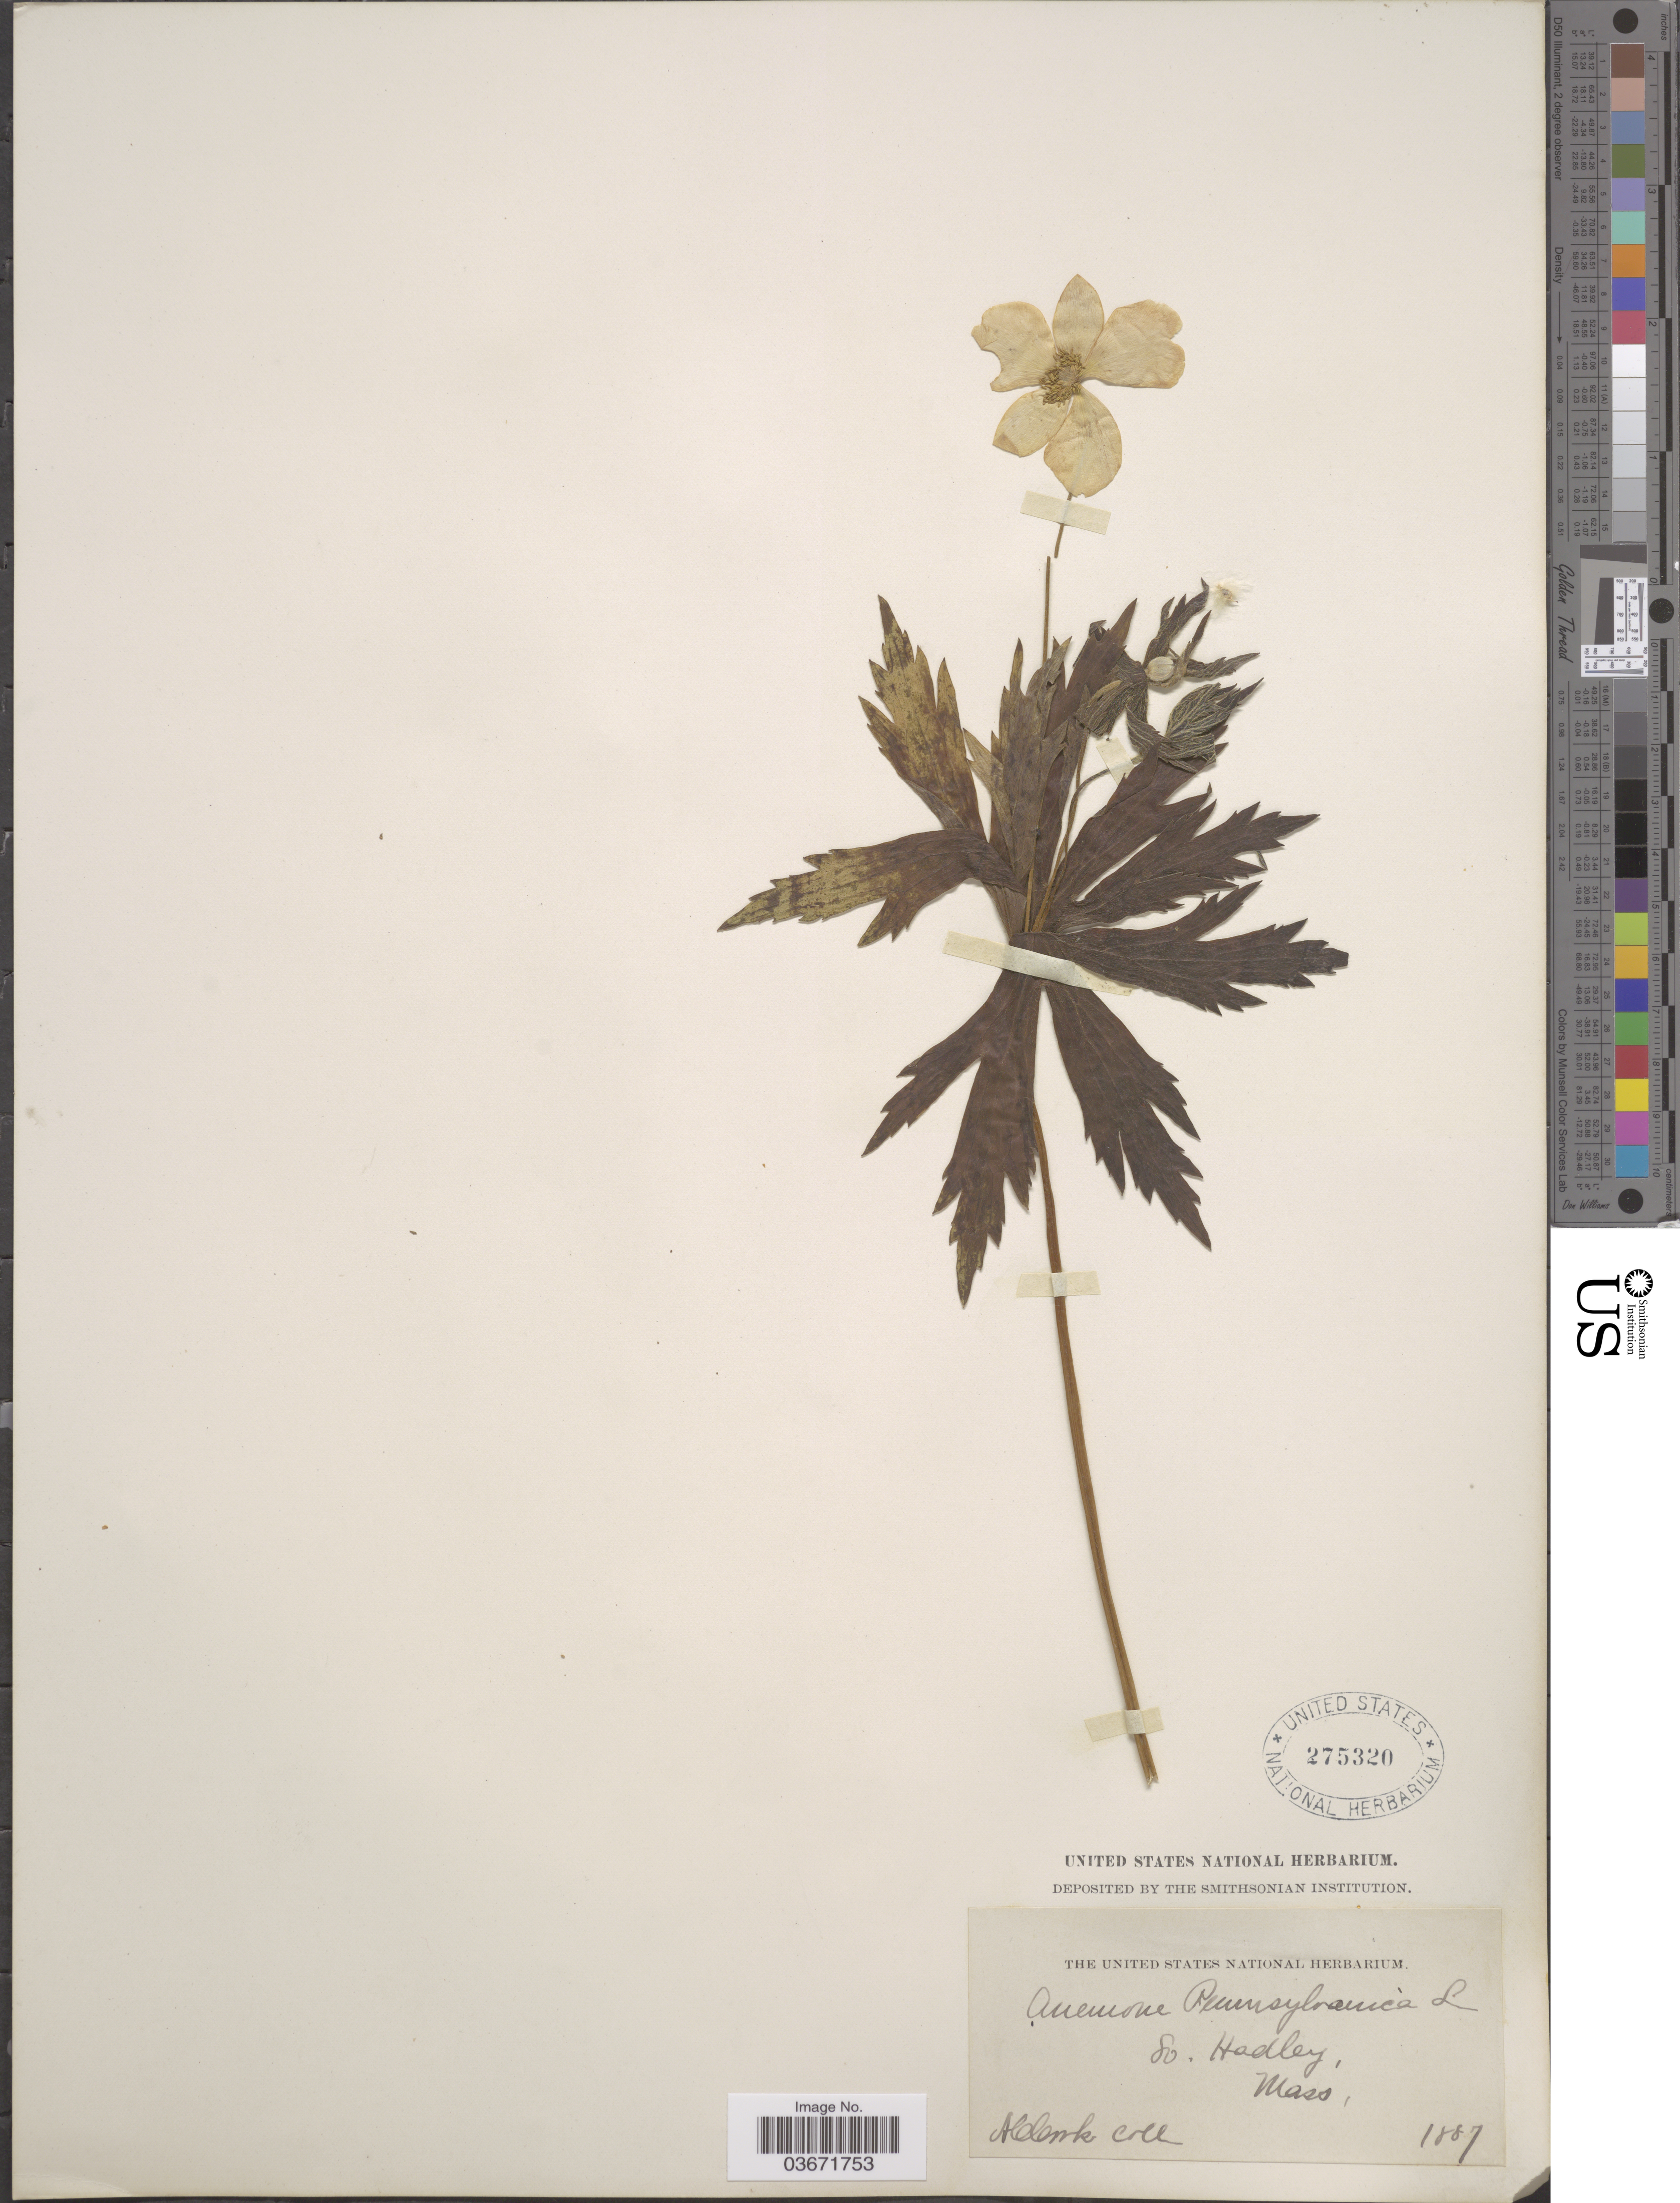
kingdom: Plantae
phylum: Tracheophyta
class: Magnoliopsida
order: Ranunculales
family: Ranunculaceae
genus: Anemone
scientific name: Anemone canadensis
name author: L.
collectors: A. Cook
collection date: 1887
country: United States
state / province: Massachusetts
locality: So. Hadley.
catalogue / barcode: US 275320